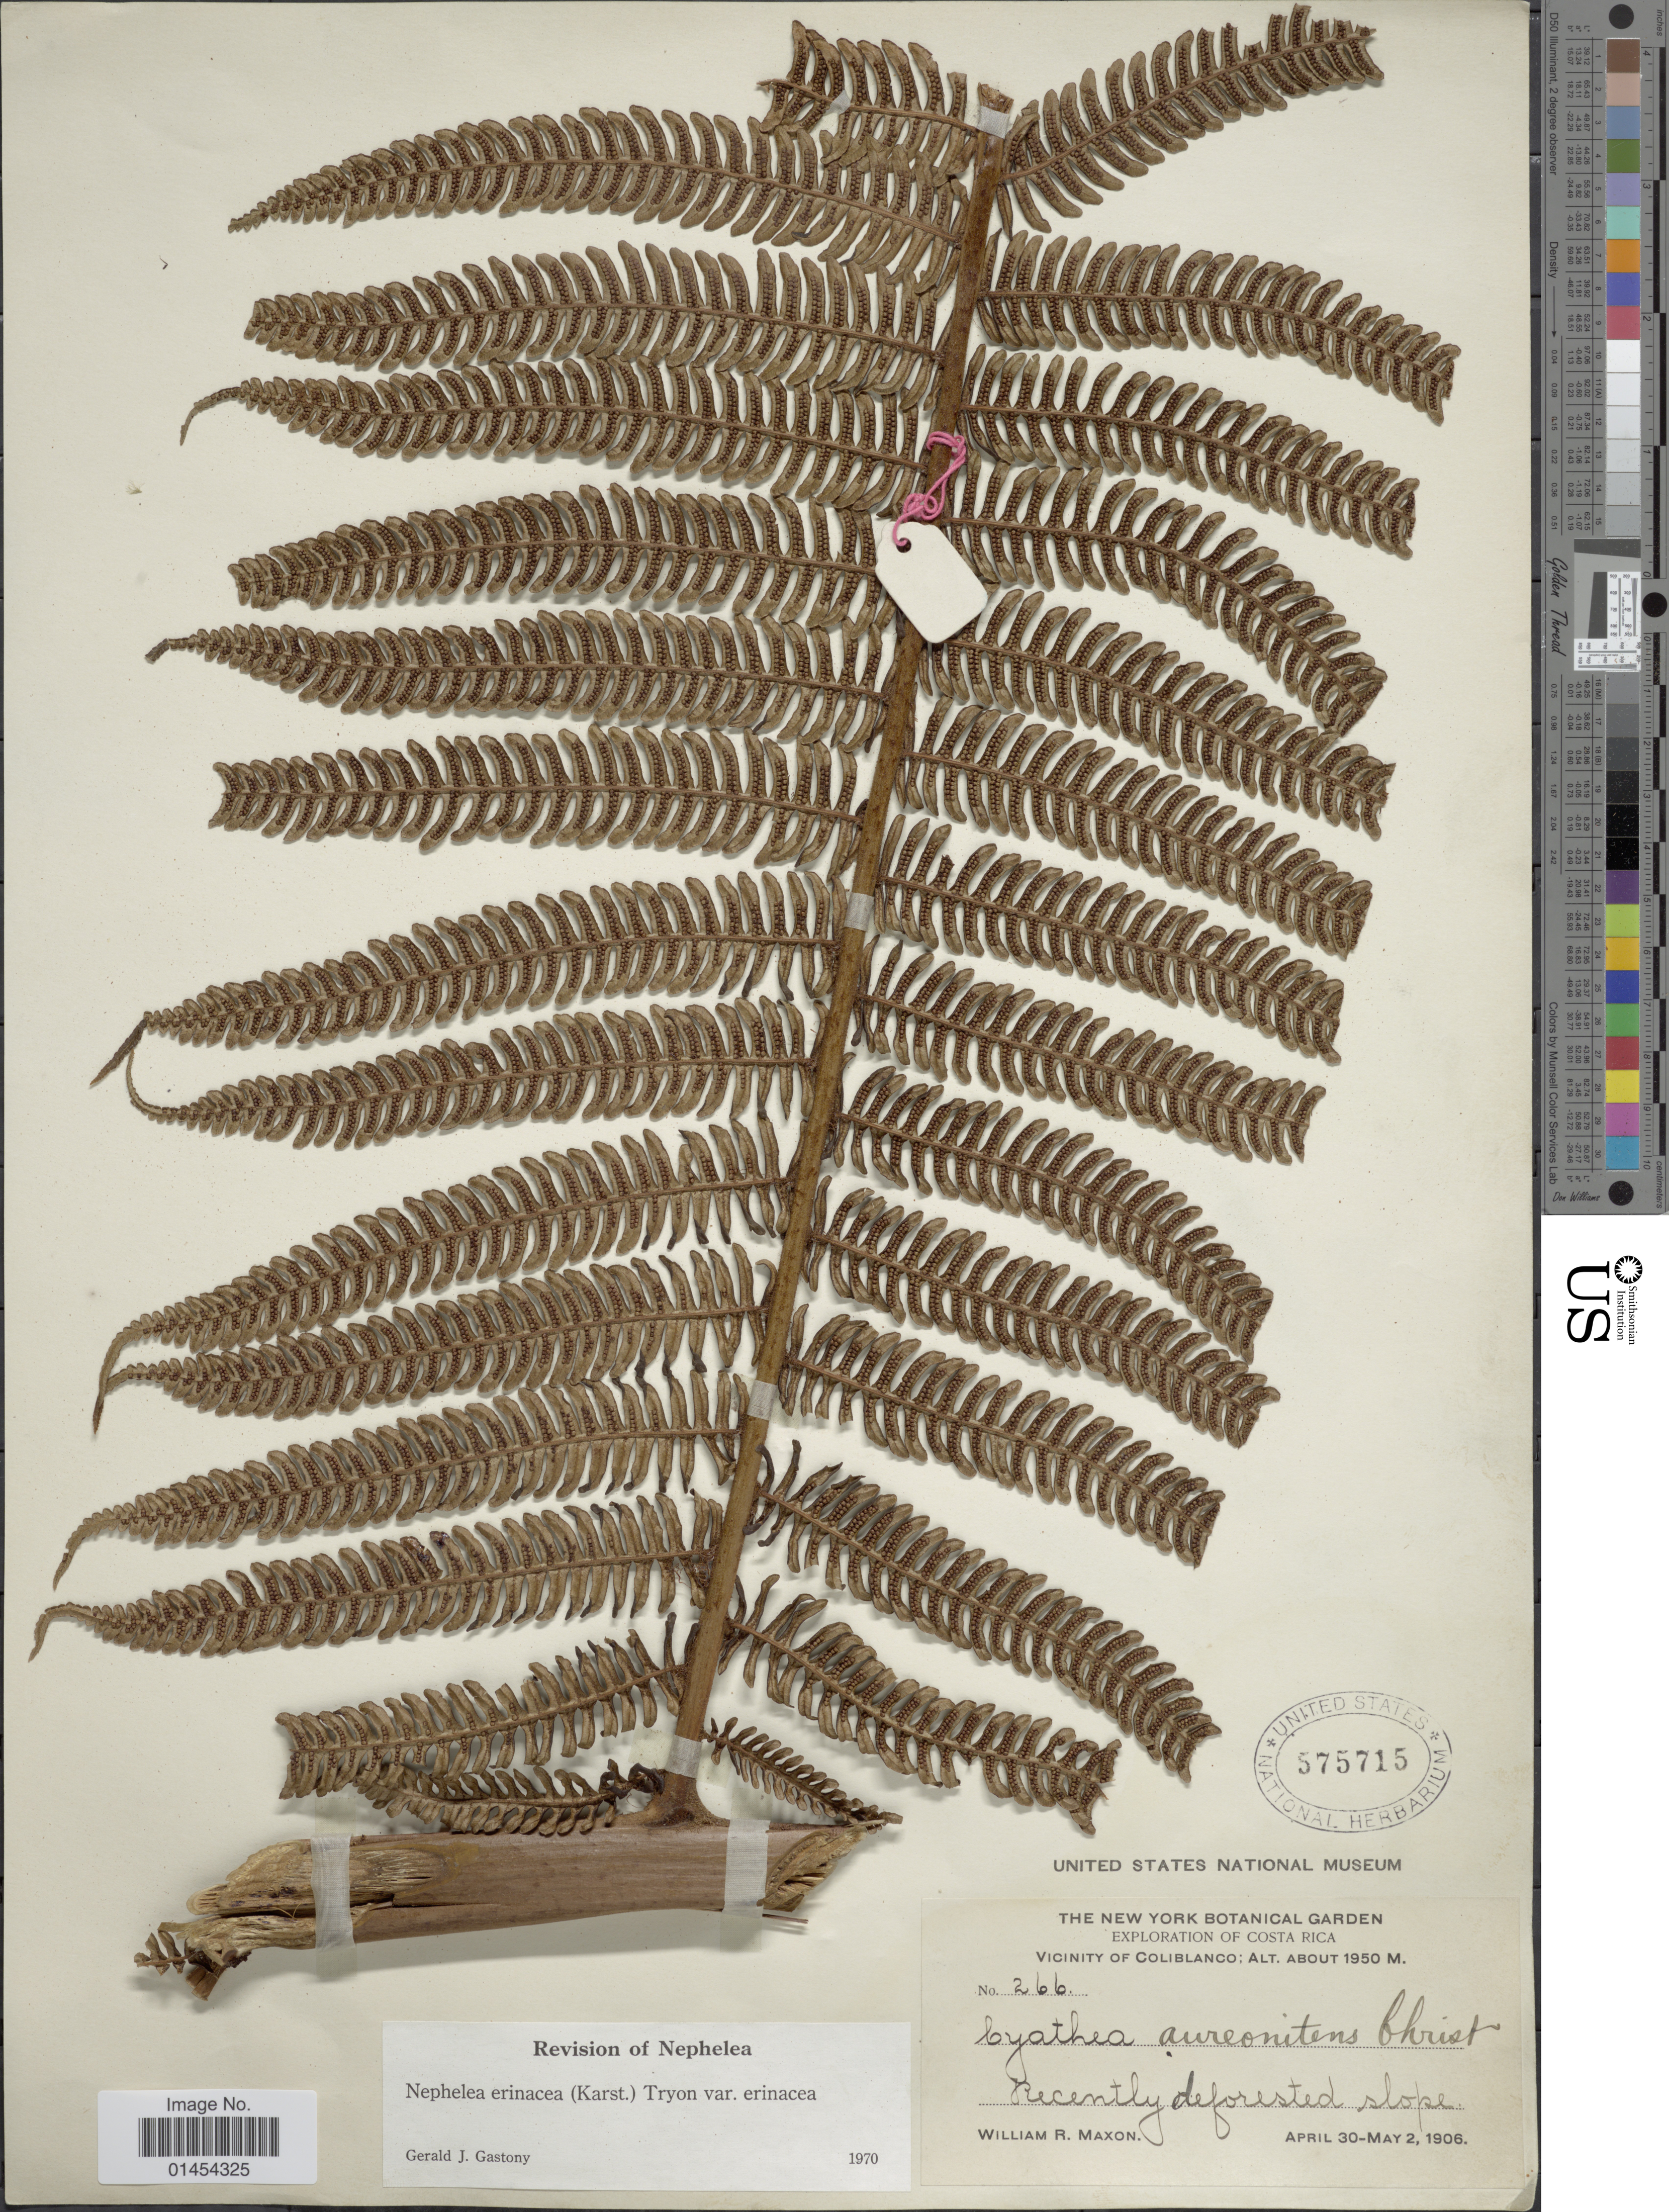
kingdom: Plantae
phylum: Tracheophyta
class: Polypodiopsida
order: Cyatheales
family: Cyatheaceae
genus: Alsophila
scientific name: Alsophila erinacea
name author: (H. Karst.) D.S. Conant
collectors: W. R. Maxon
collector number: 266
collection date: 1906-04-30/1906-05-02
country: Costa Rica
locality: Vicinity of Coliblanco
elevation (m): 1950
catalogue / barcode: US 575715